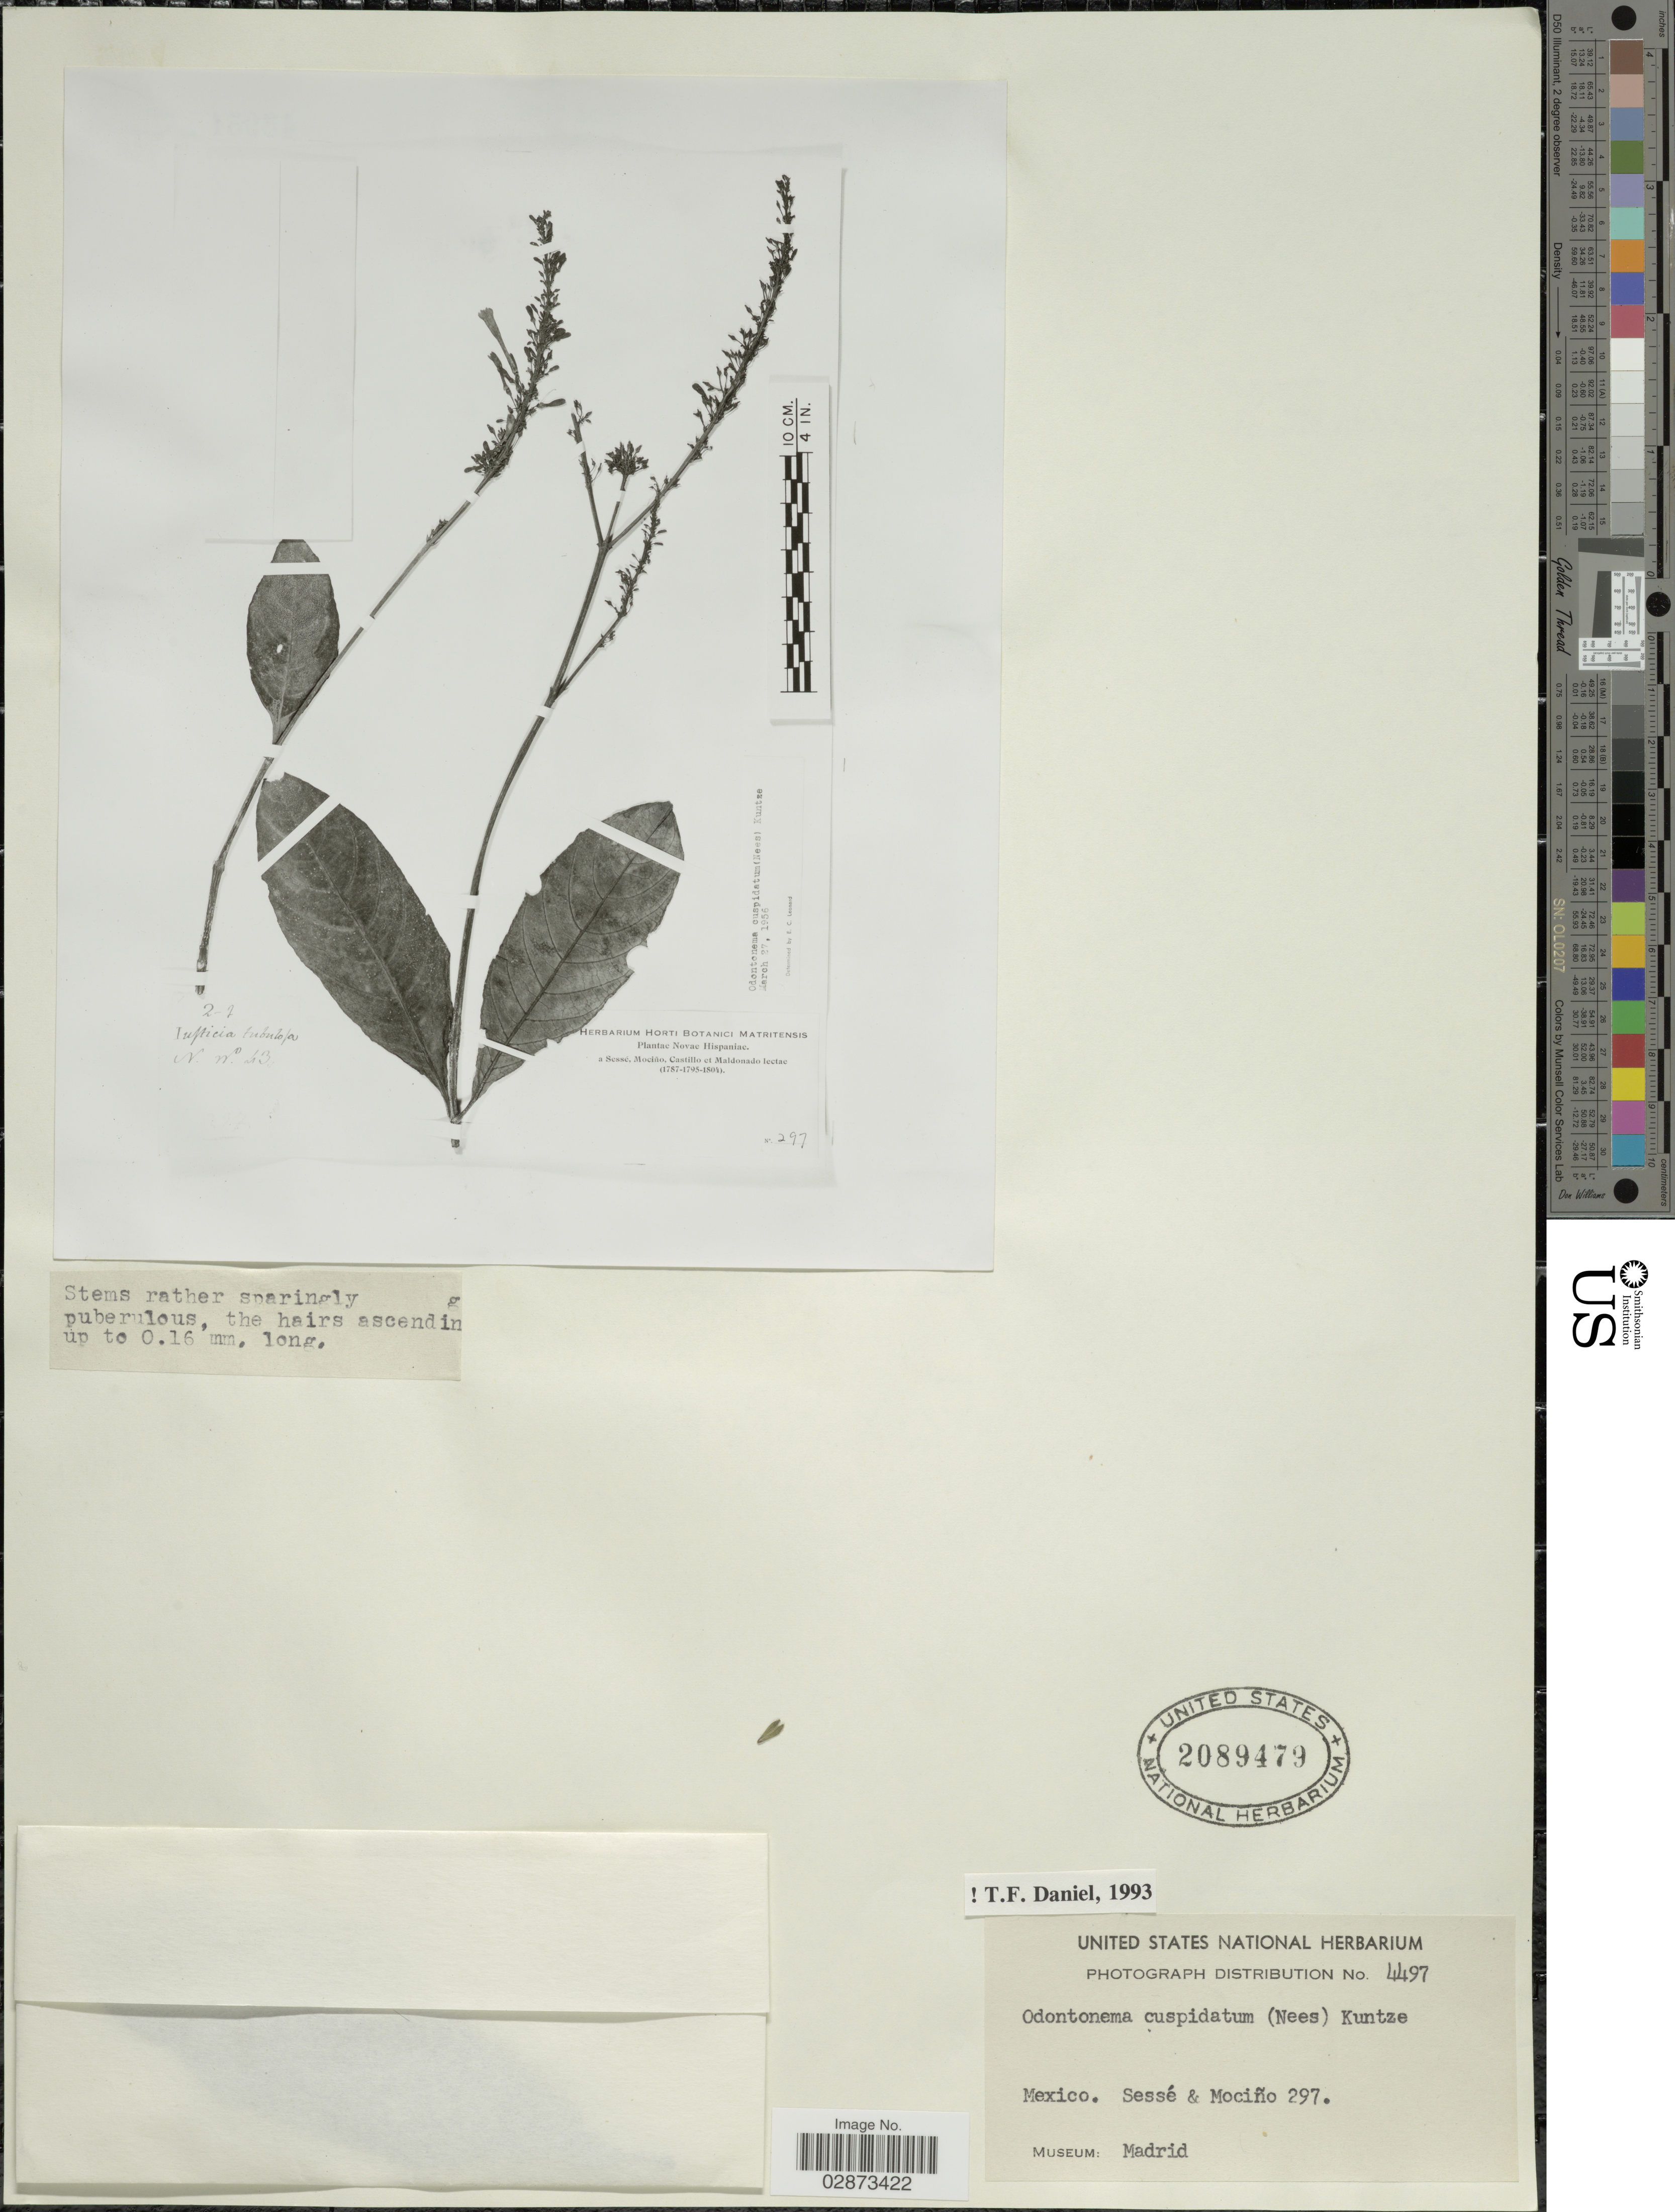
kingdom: Plantae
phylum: Tracheophyta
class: Magnoliopsida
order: Lamiales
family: Acanthaceae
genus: Odontonema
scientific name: Odontonema cuspidatum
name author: (Nees) Kuntze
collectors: Sessé, --, Mociño, Castillo, -- & Maldonado, --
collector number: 297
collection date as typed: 1804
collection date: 1787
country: Mexico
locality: Novae Hispaniae.